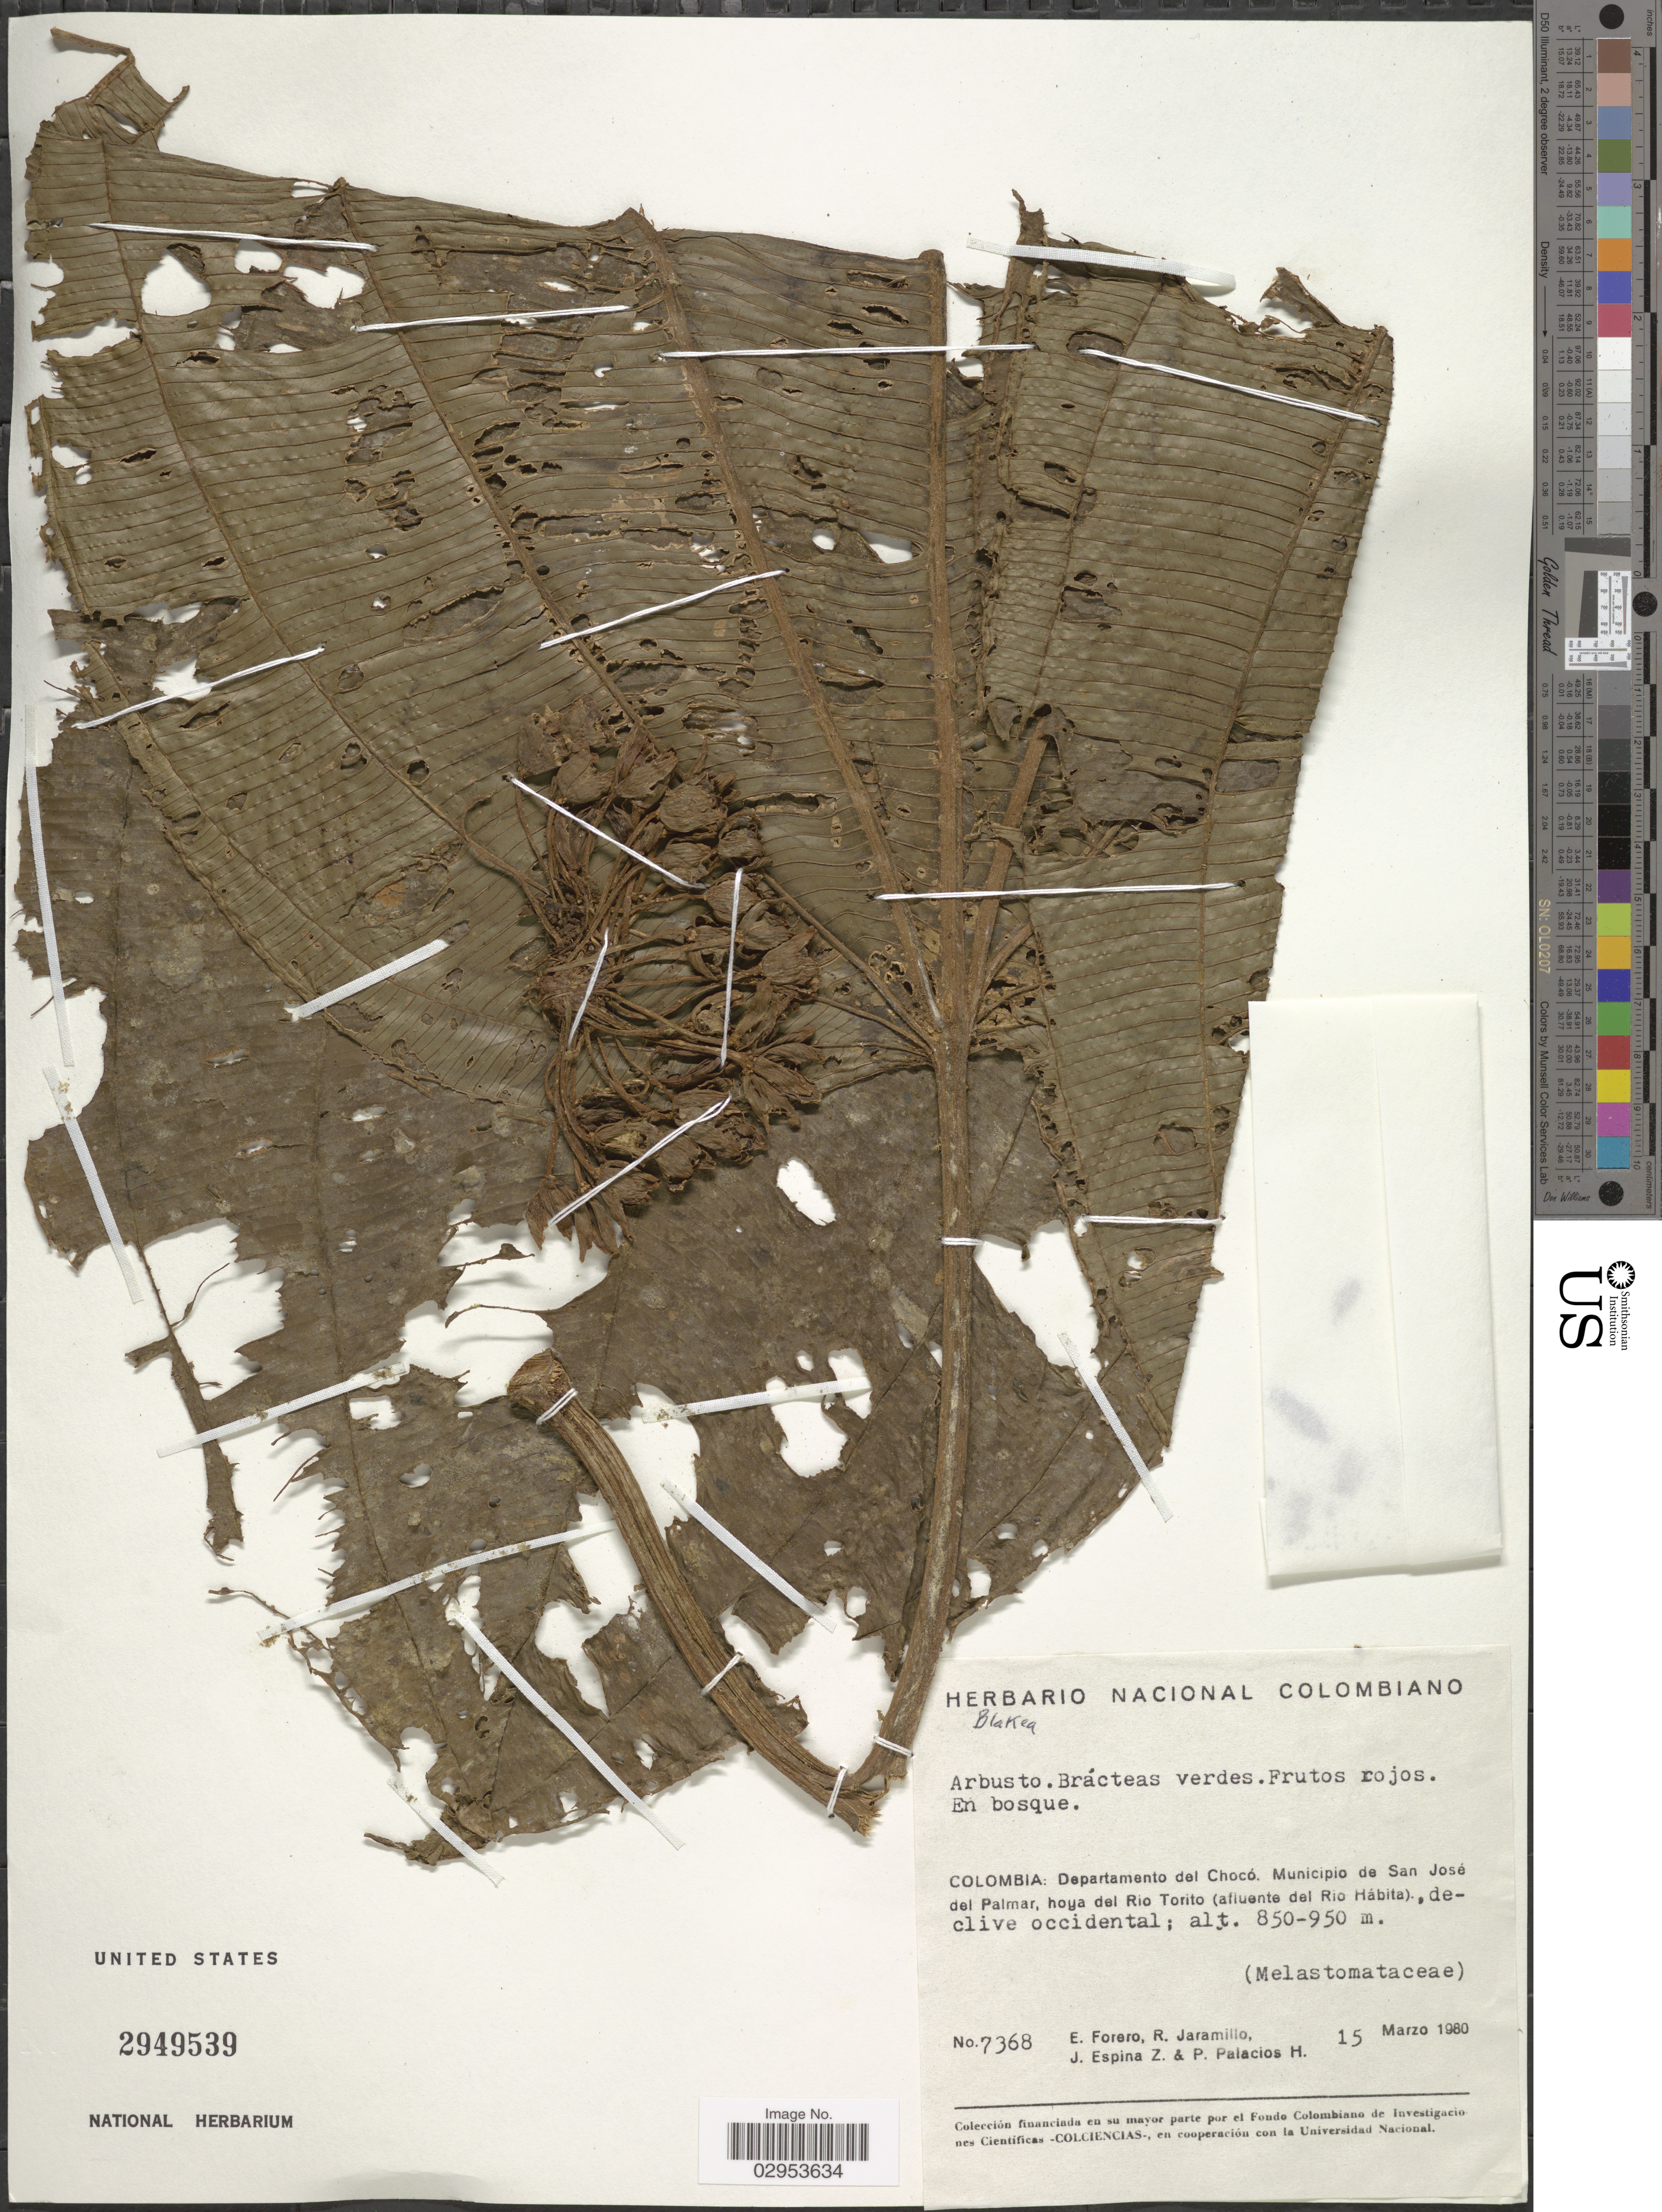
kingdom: Plantae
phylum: Tracheophyta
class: Magnoliopsida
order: Myrtales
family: Melastomataceae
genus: Blakea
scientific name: Blakea sp.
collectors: E. Forero, R. Jaramillo, J. Espina Z. & P. Palacios H.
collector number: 7368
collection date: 1980-03-15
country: Colombia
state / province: Chocó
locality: Departamento del Chocó. Municipio de San José del Palmar, hoya del Rio Torito (afluente del Rio Hábita).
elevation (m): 850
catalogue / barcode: US 2949539